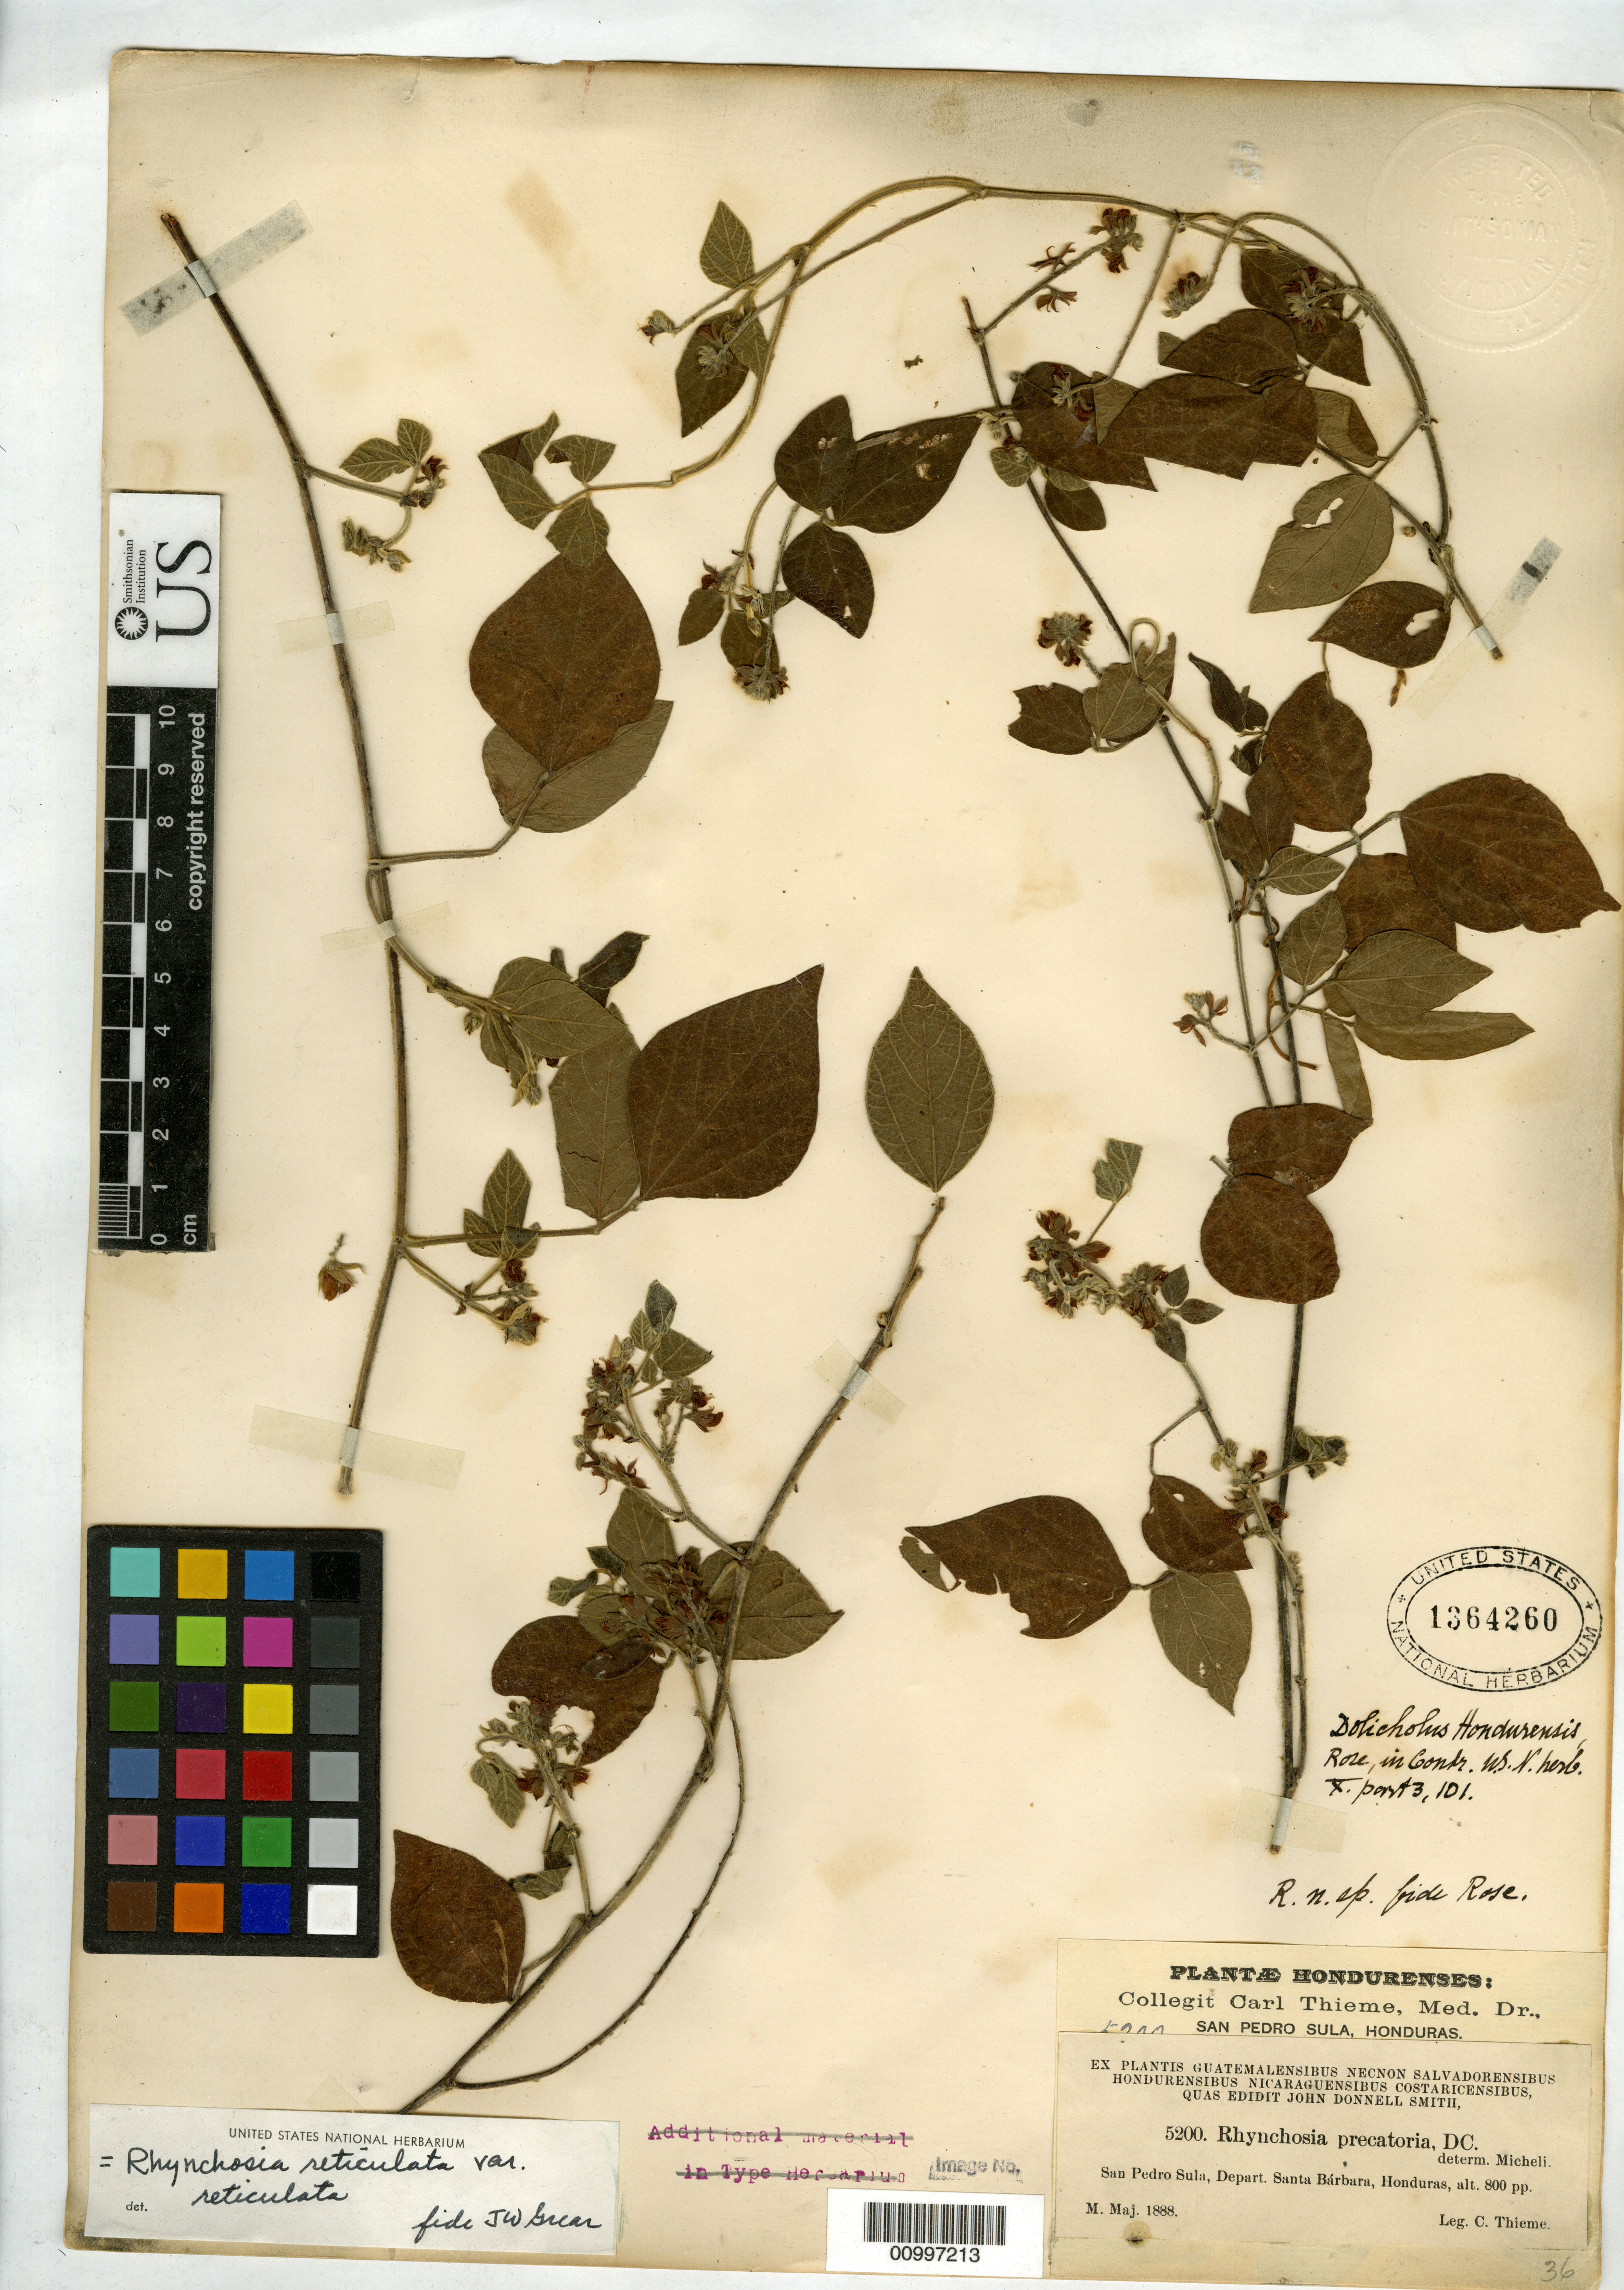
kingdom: Plantae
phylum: Tracheophyta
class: Magnoliopsida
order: Fabales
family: Fabaceae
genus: Dolicholus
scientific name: Dolicholus hondurensis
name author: Rose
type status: Isotype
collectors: C. Thieme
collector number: J.D.S. 5200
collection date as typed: May 1888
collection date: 1888-05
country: Honduras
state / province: Santa Bárbara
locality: San Pedro Sula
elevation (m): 244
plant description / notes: Specimen ex John Donnell Smith herbarium.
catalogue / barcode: US 1364260